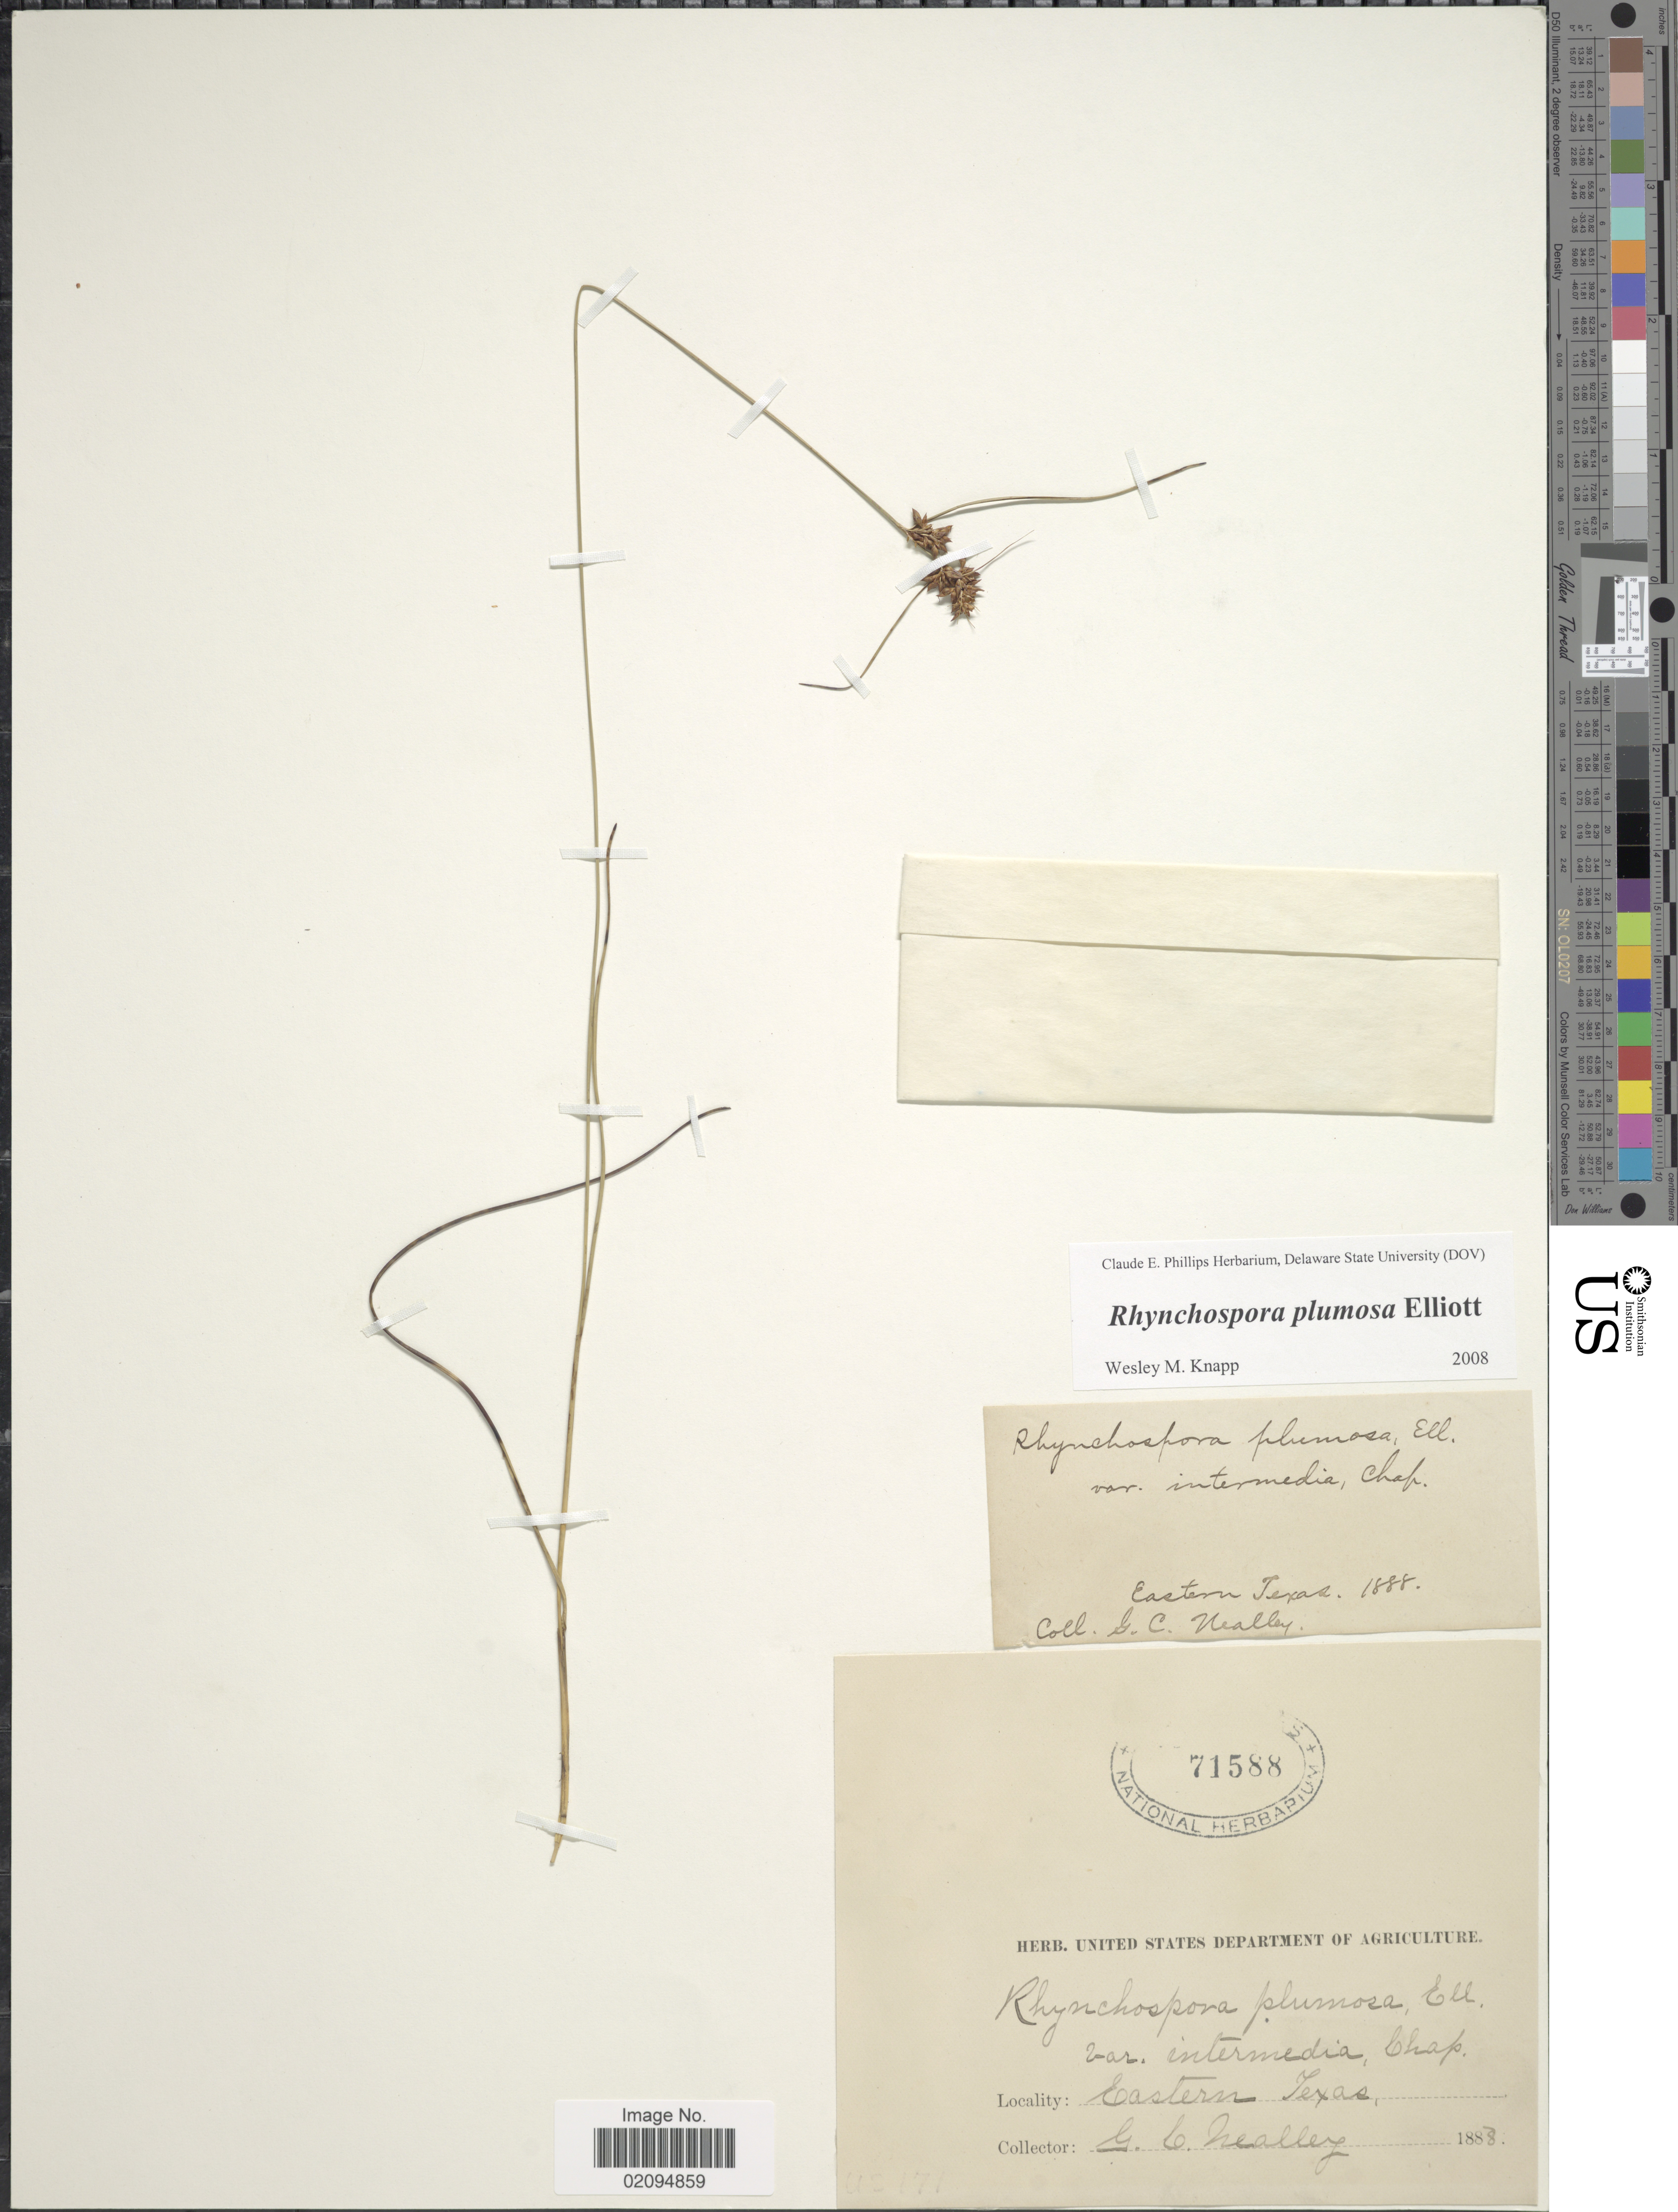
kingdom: Plantae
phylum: Tracheophyta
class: Liliopsida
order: Poales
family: Cyperaceae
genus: Rhynchospora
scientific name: Rhynchospora plumosa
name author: Elliott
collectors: G. C. Nealley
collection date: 1888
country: United States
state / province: Texas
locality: Eastern Texas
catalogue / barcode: US 71588